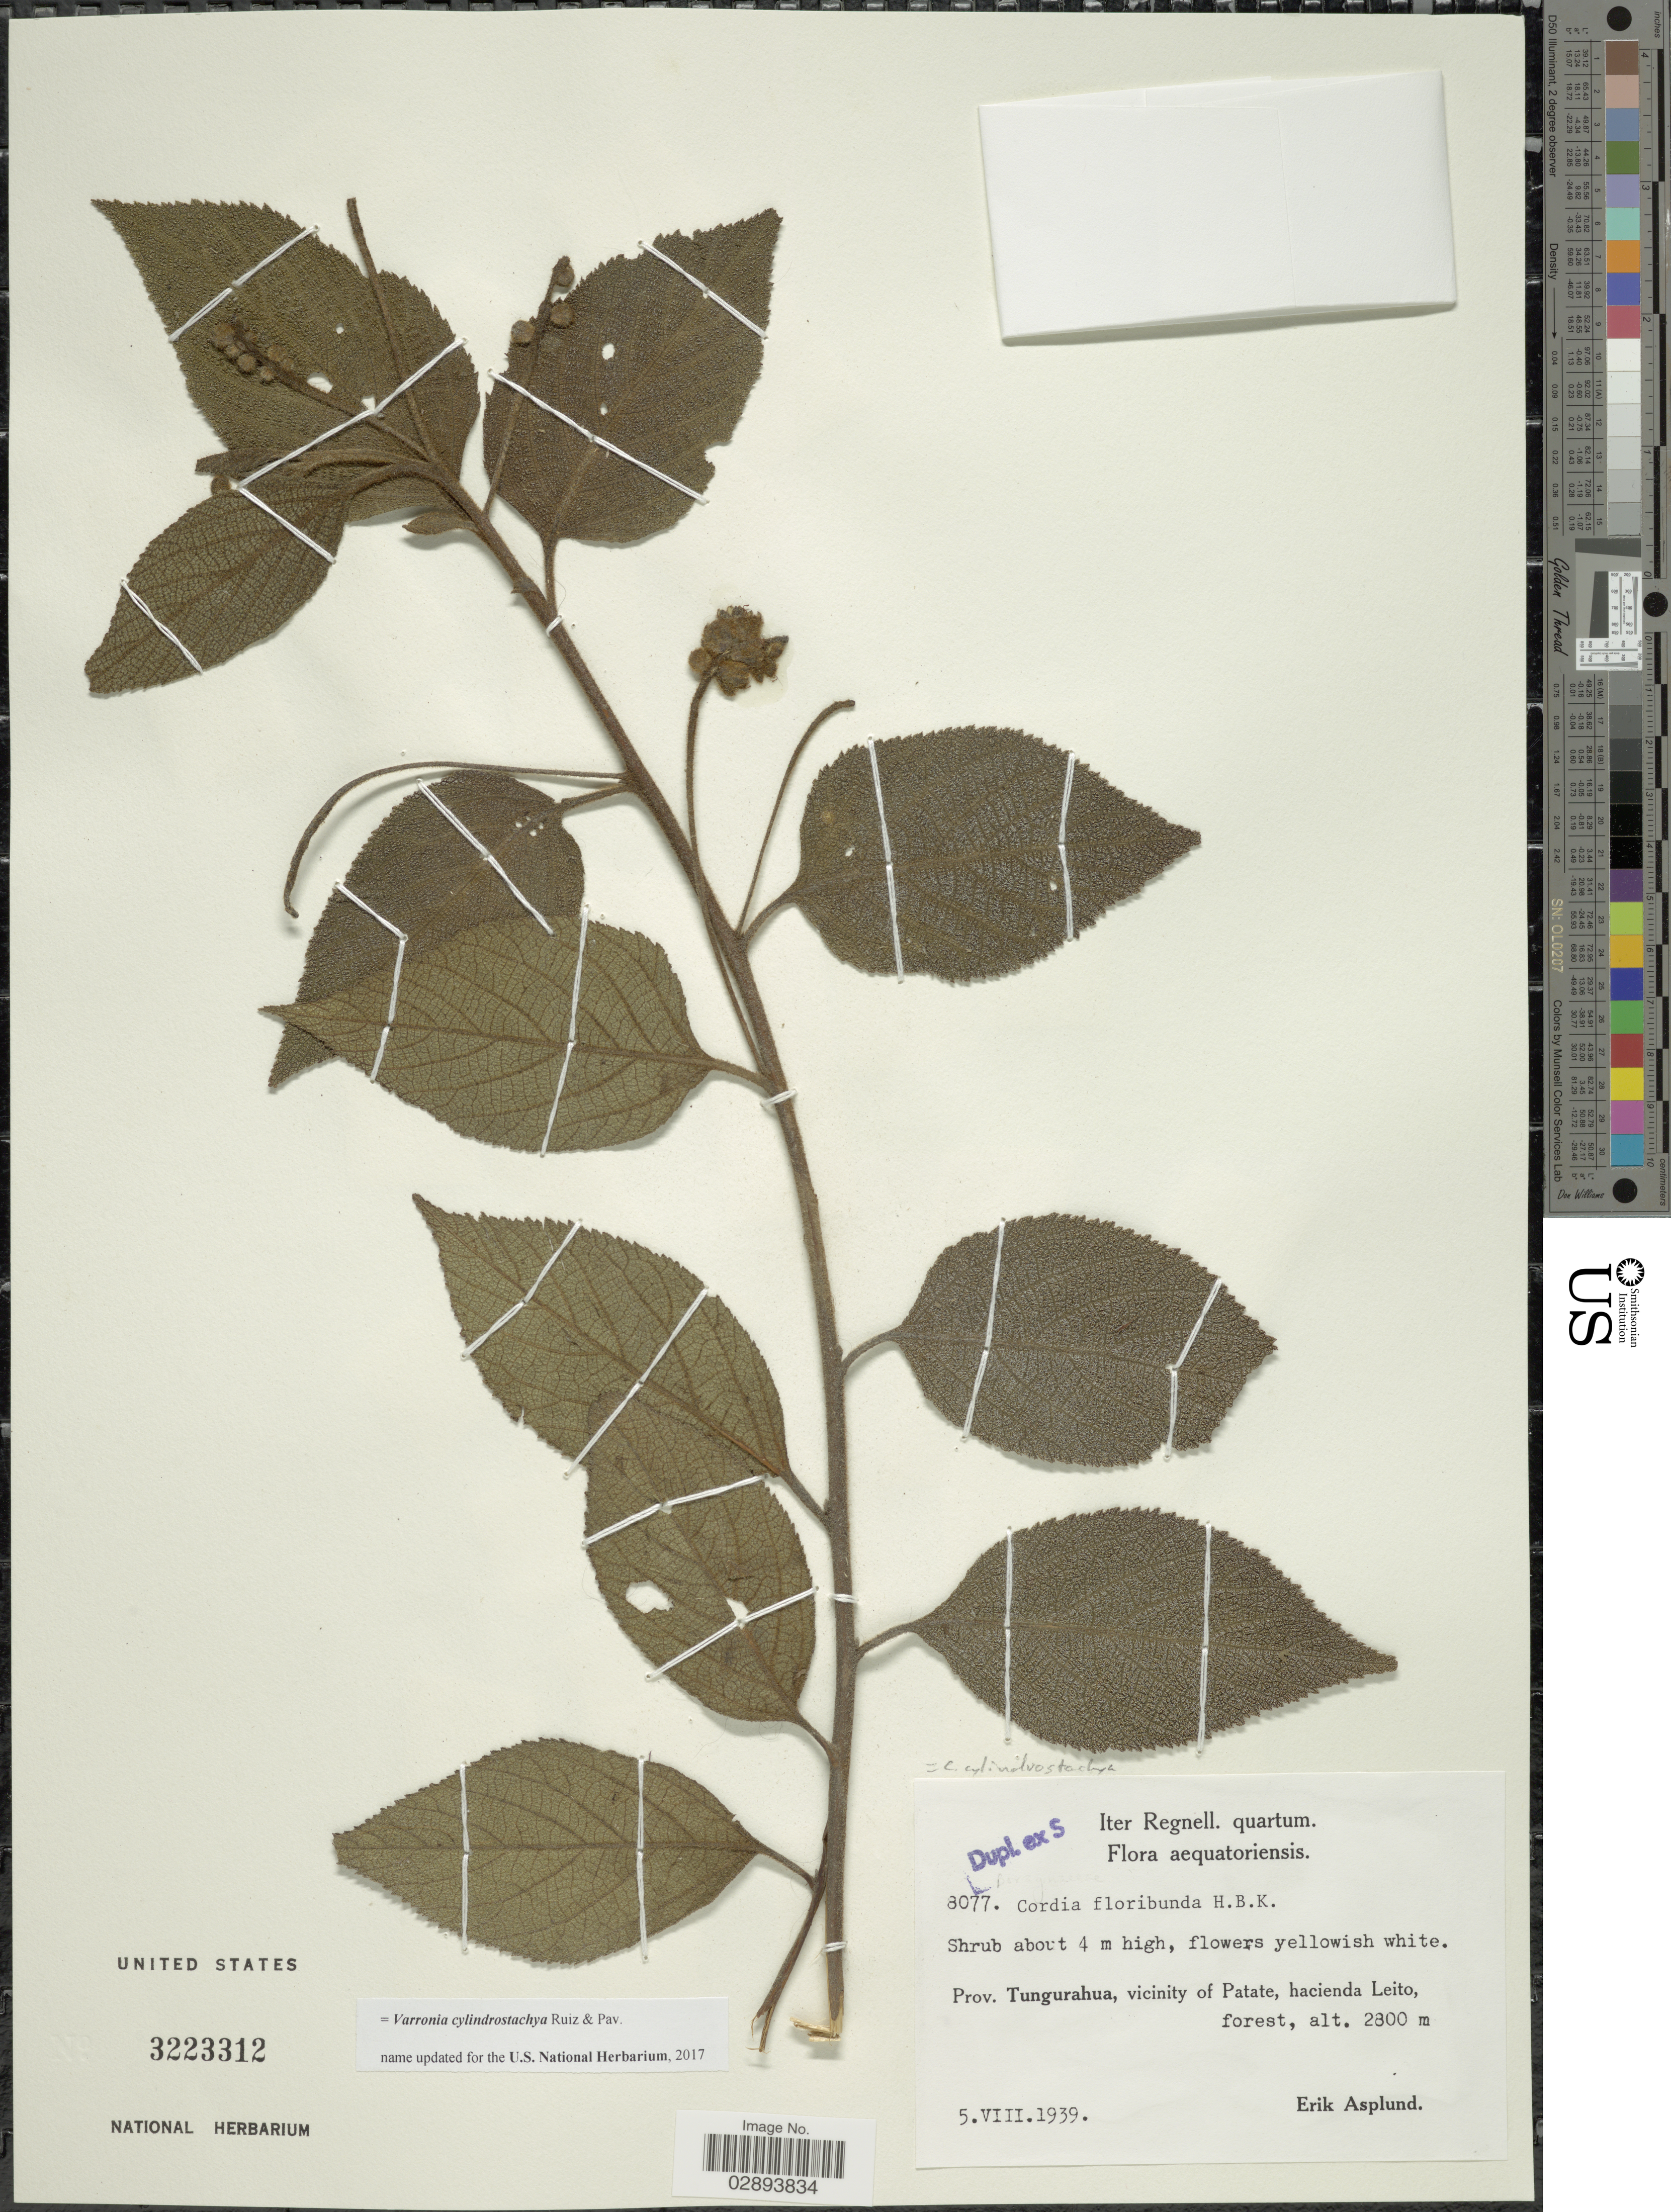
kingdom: Plantae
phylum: Tracheophyta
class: Magnoliopsida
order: Boraginales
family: Cordiaceae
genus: Varronia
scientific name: Varronia cylindrostachya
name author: Ruiz & Pav.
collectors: E. Asplund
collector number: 8077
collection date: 1939-08-05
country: Ecuador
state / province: Tungurahua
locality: Vicinity of Patate, hacienda Leito.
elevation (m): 2800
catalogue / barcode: US 3223312